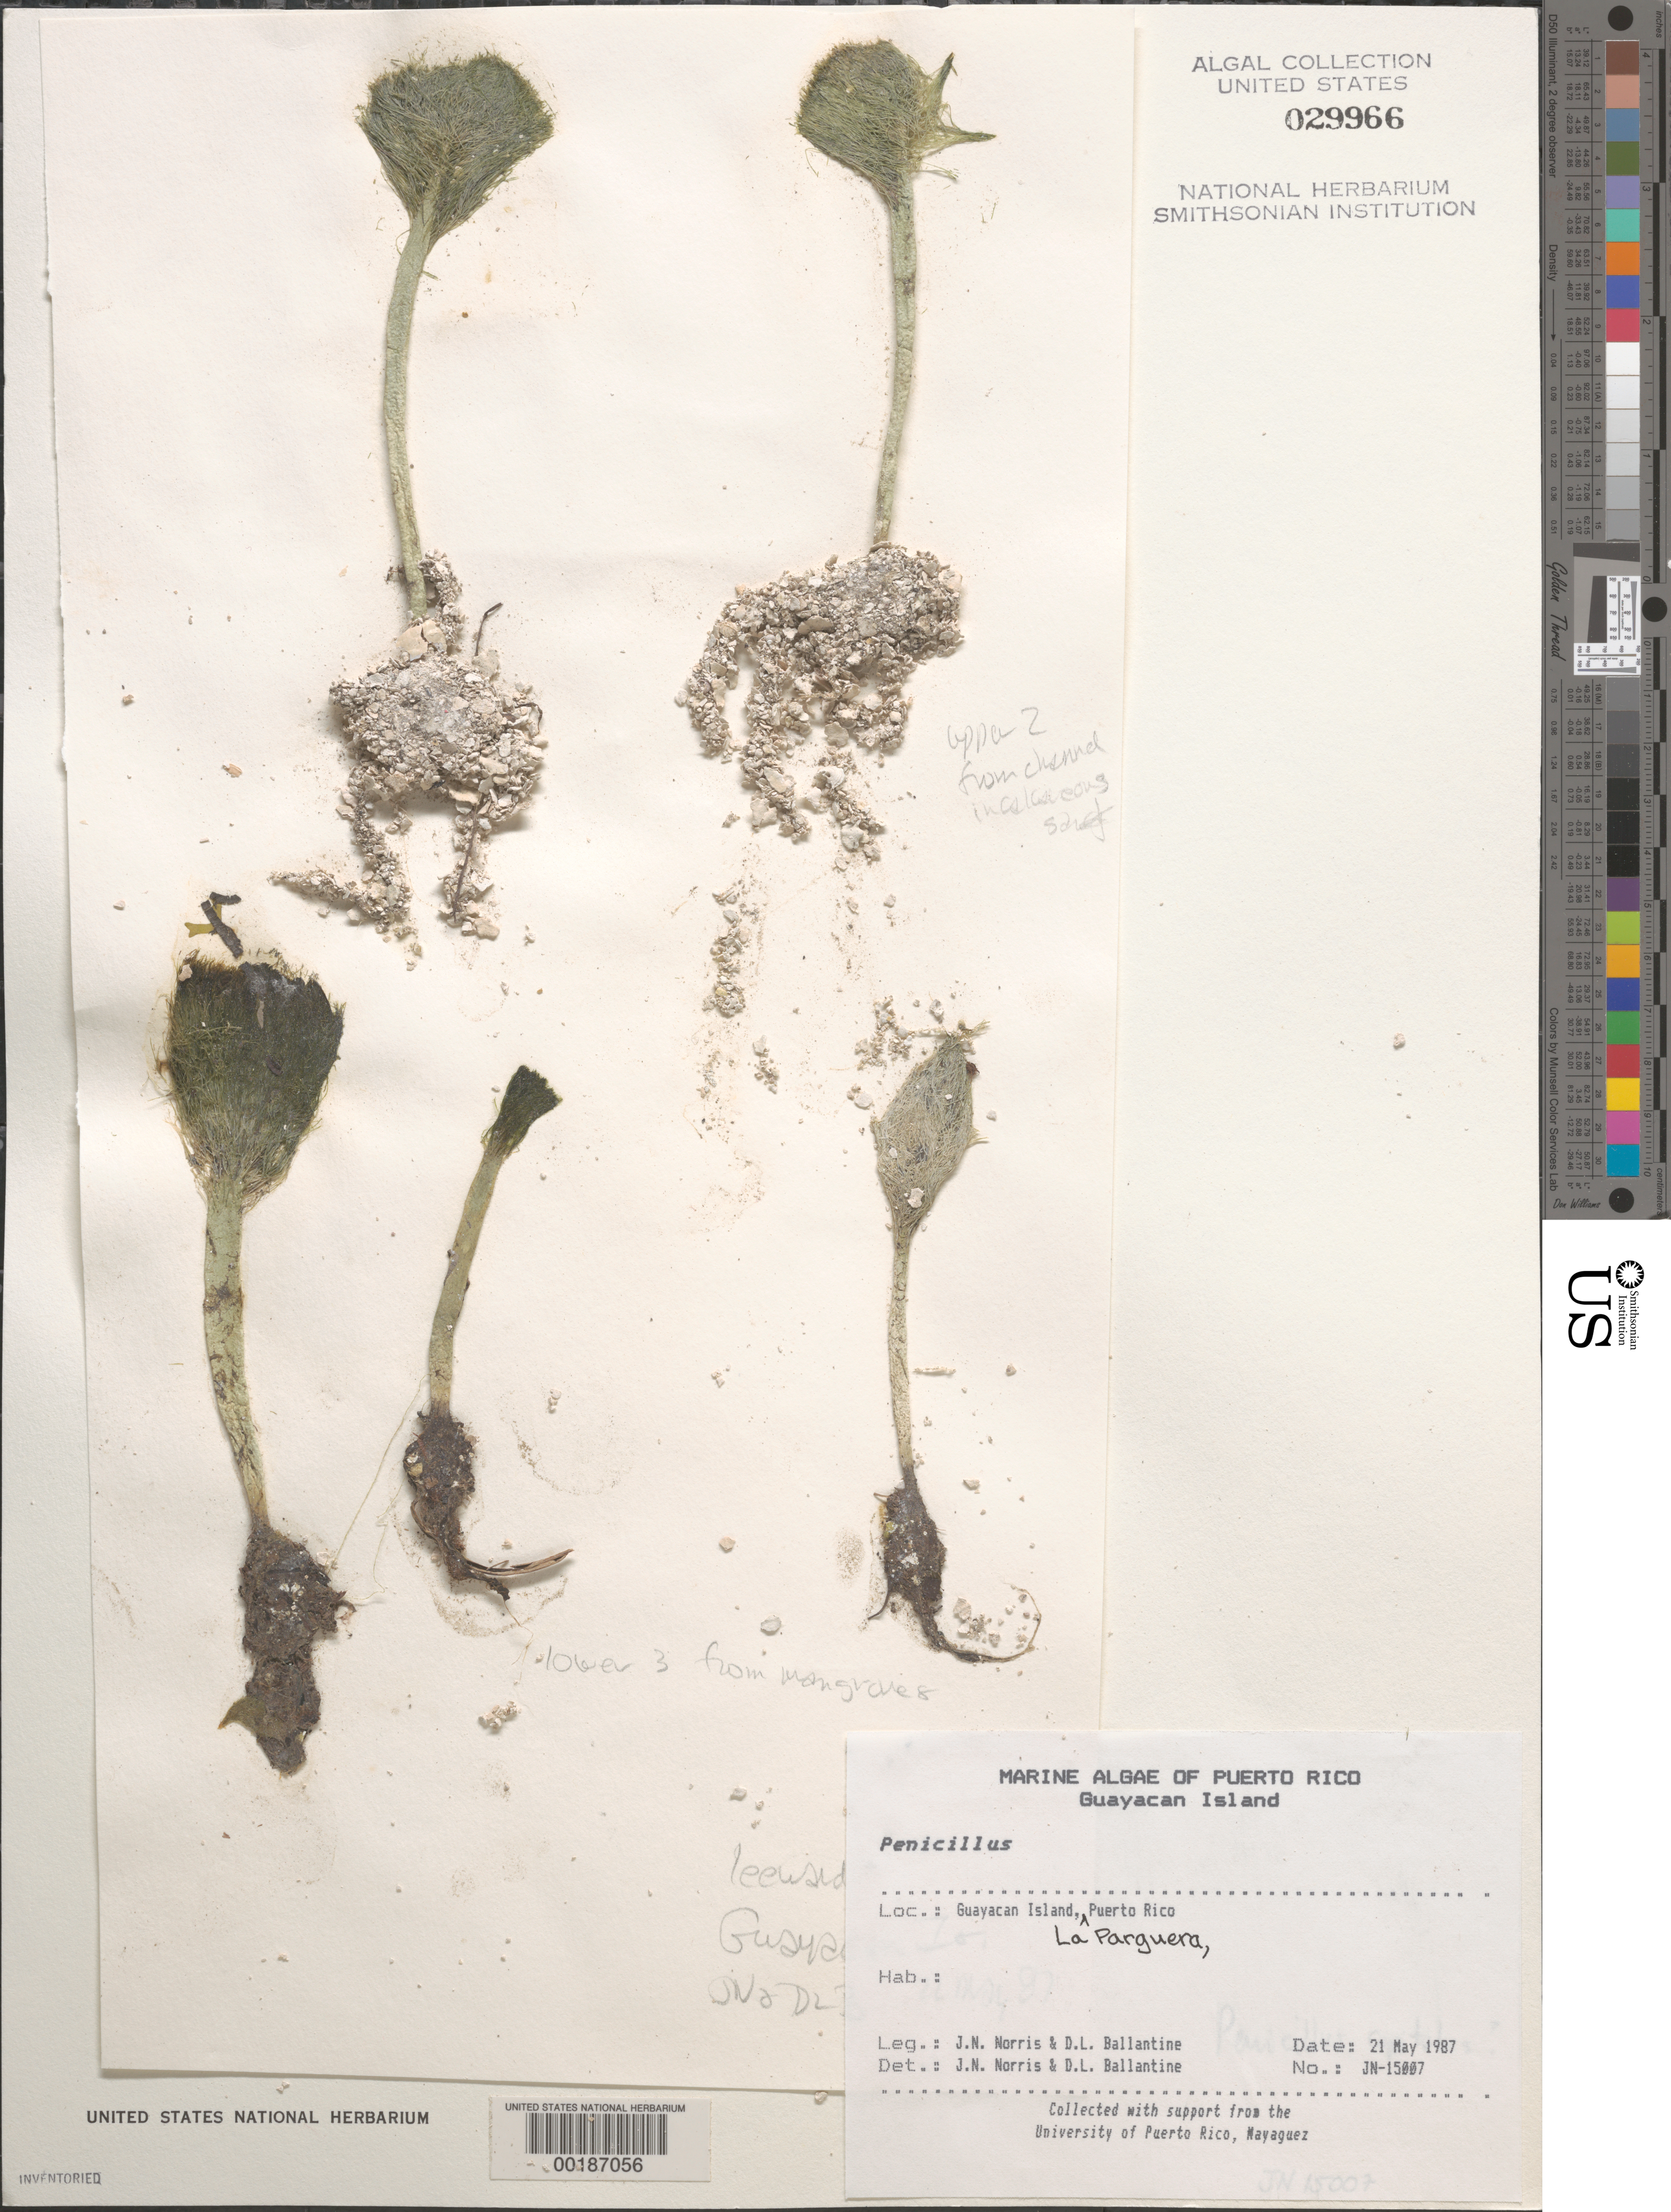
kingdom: Plantae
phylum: Chlorophyta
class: Ulvophyceae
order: Bryopsidales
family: Udoteaceae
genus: Penicillus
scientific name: Penicillus sp.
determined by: Norris, J. N.; Ballantine, D. L.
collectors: J. N. Norris & D.L. Ballantine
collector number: JN-15007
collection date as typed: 21 May 1987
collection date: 1987-05-21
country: Puerto Rico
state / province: Lajas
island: Guayacan Island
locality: La Parguera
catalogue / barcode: US 29966